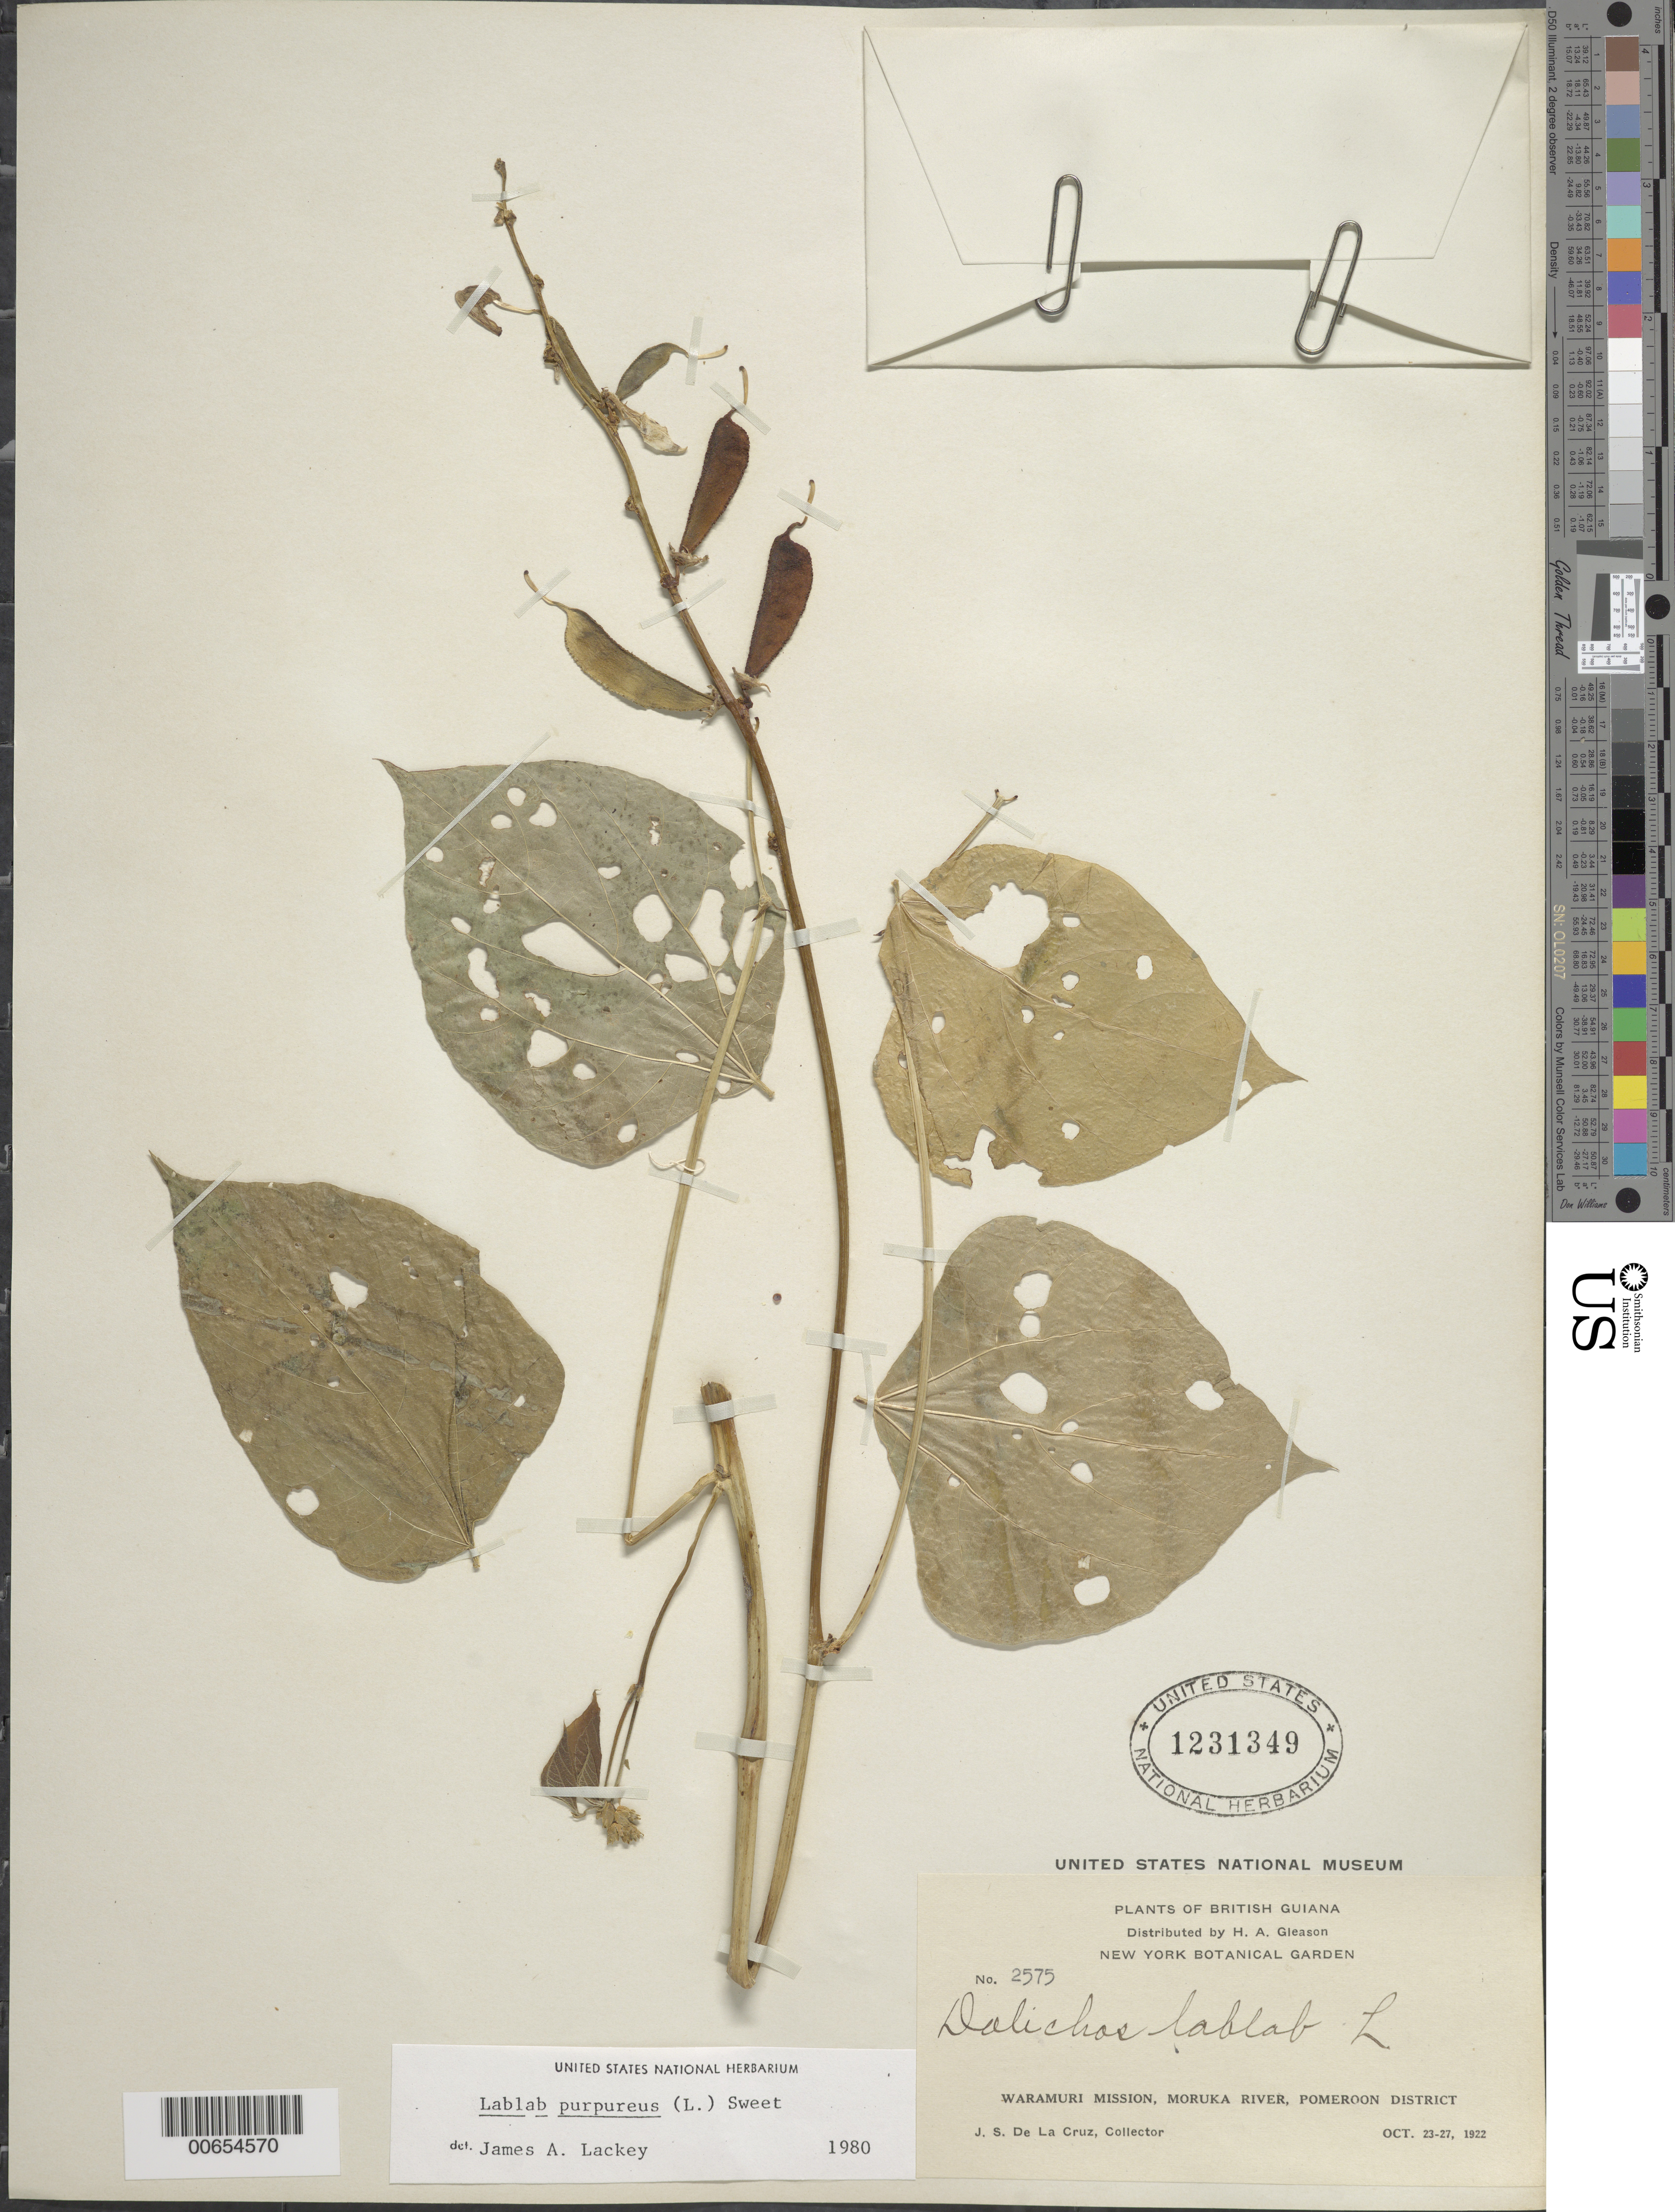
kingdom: Plantae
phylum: Tracheophyta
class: Magnoliopsida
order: Fabales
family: Fabaceae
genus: Lablab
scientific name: Lablab purpureus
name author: (L.) Sweet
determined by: Lackey, James A.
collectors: J. S. de la Cruz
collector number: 2575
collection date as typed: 23-Oct-22 to 27-Oct-22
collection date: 1922-10-23/1922-10-27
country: Guyana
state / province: Pomeroon-Supenaam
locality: Waramuri Mission, Moruka R., Pomeroon Dist.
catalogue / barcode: US 1231349